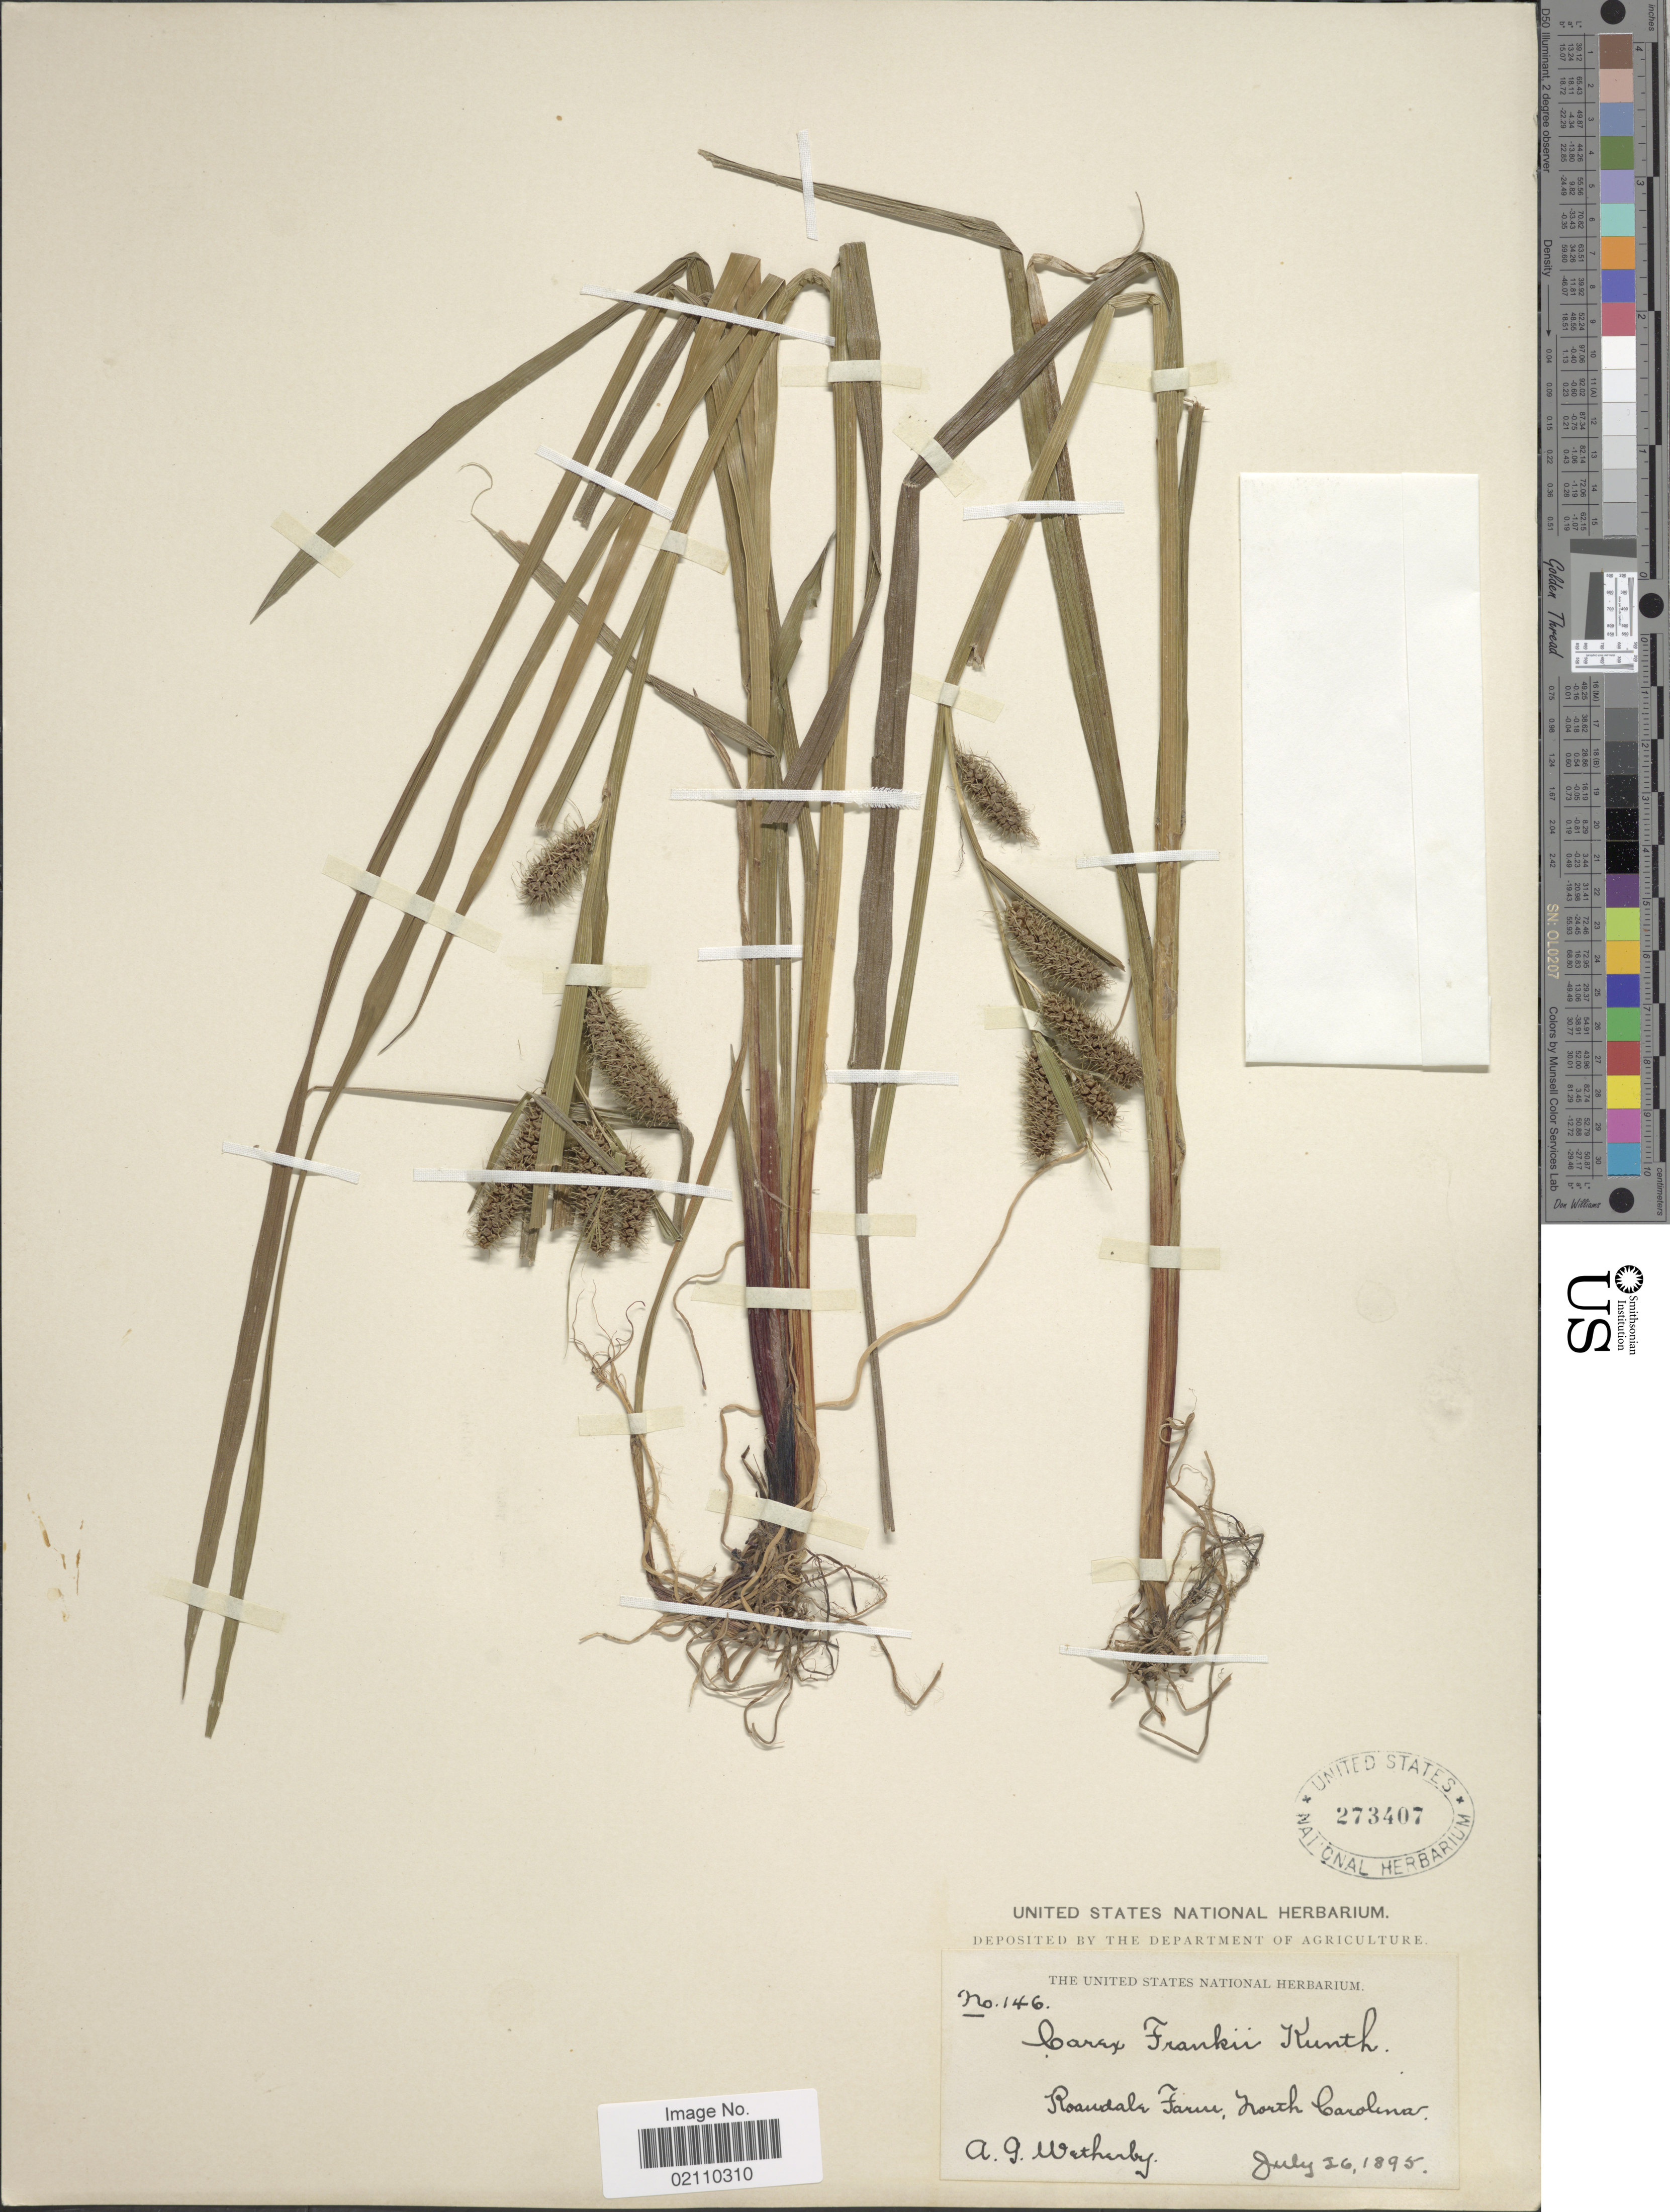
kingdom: Plantae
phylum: Tracheophyta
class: Liliopsida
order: Poales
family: Cyperaceae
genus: Carex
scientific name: Carex frankii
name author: Kunth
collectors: A. Wetherby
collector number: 146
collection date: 1895-07-26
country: United States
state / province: North Carolina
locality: Roandale Farm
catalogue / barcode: US 273407